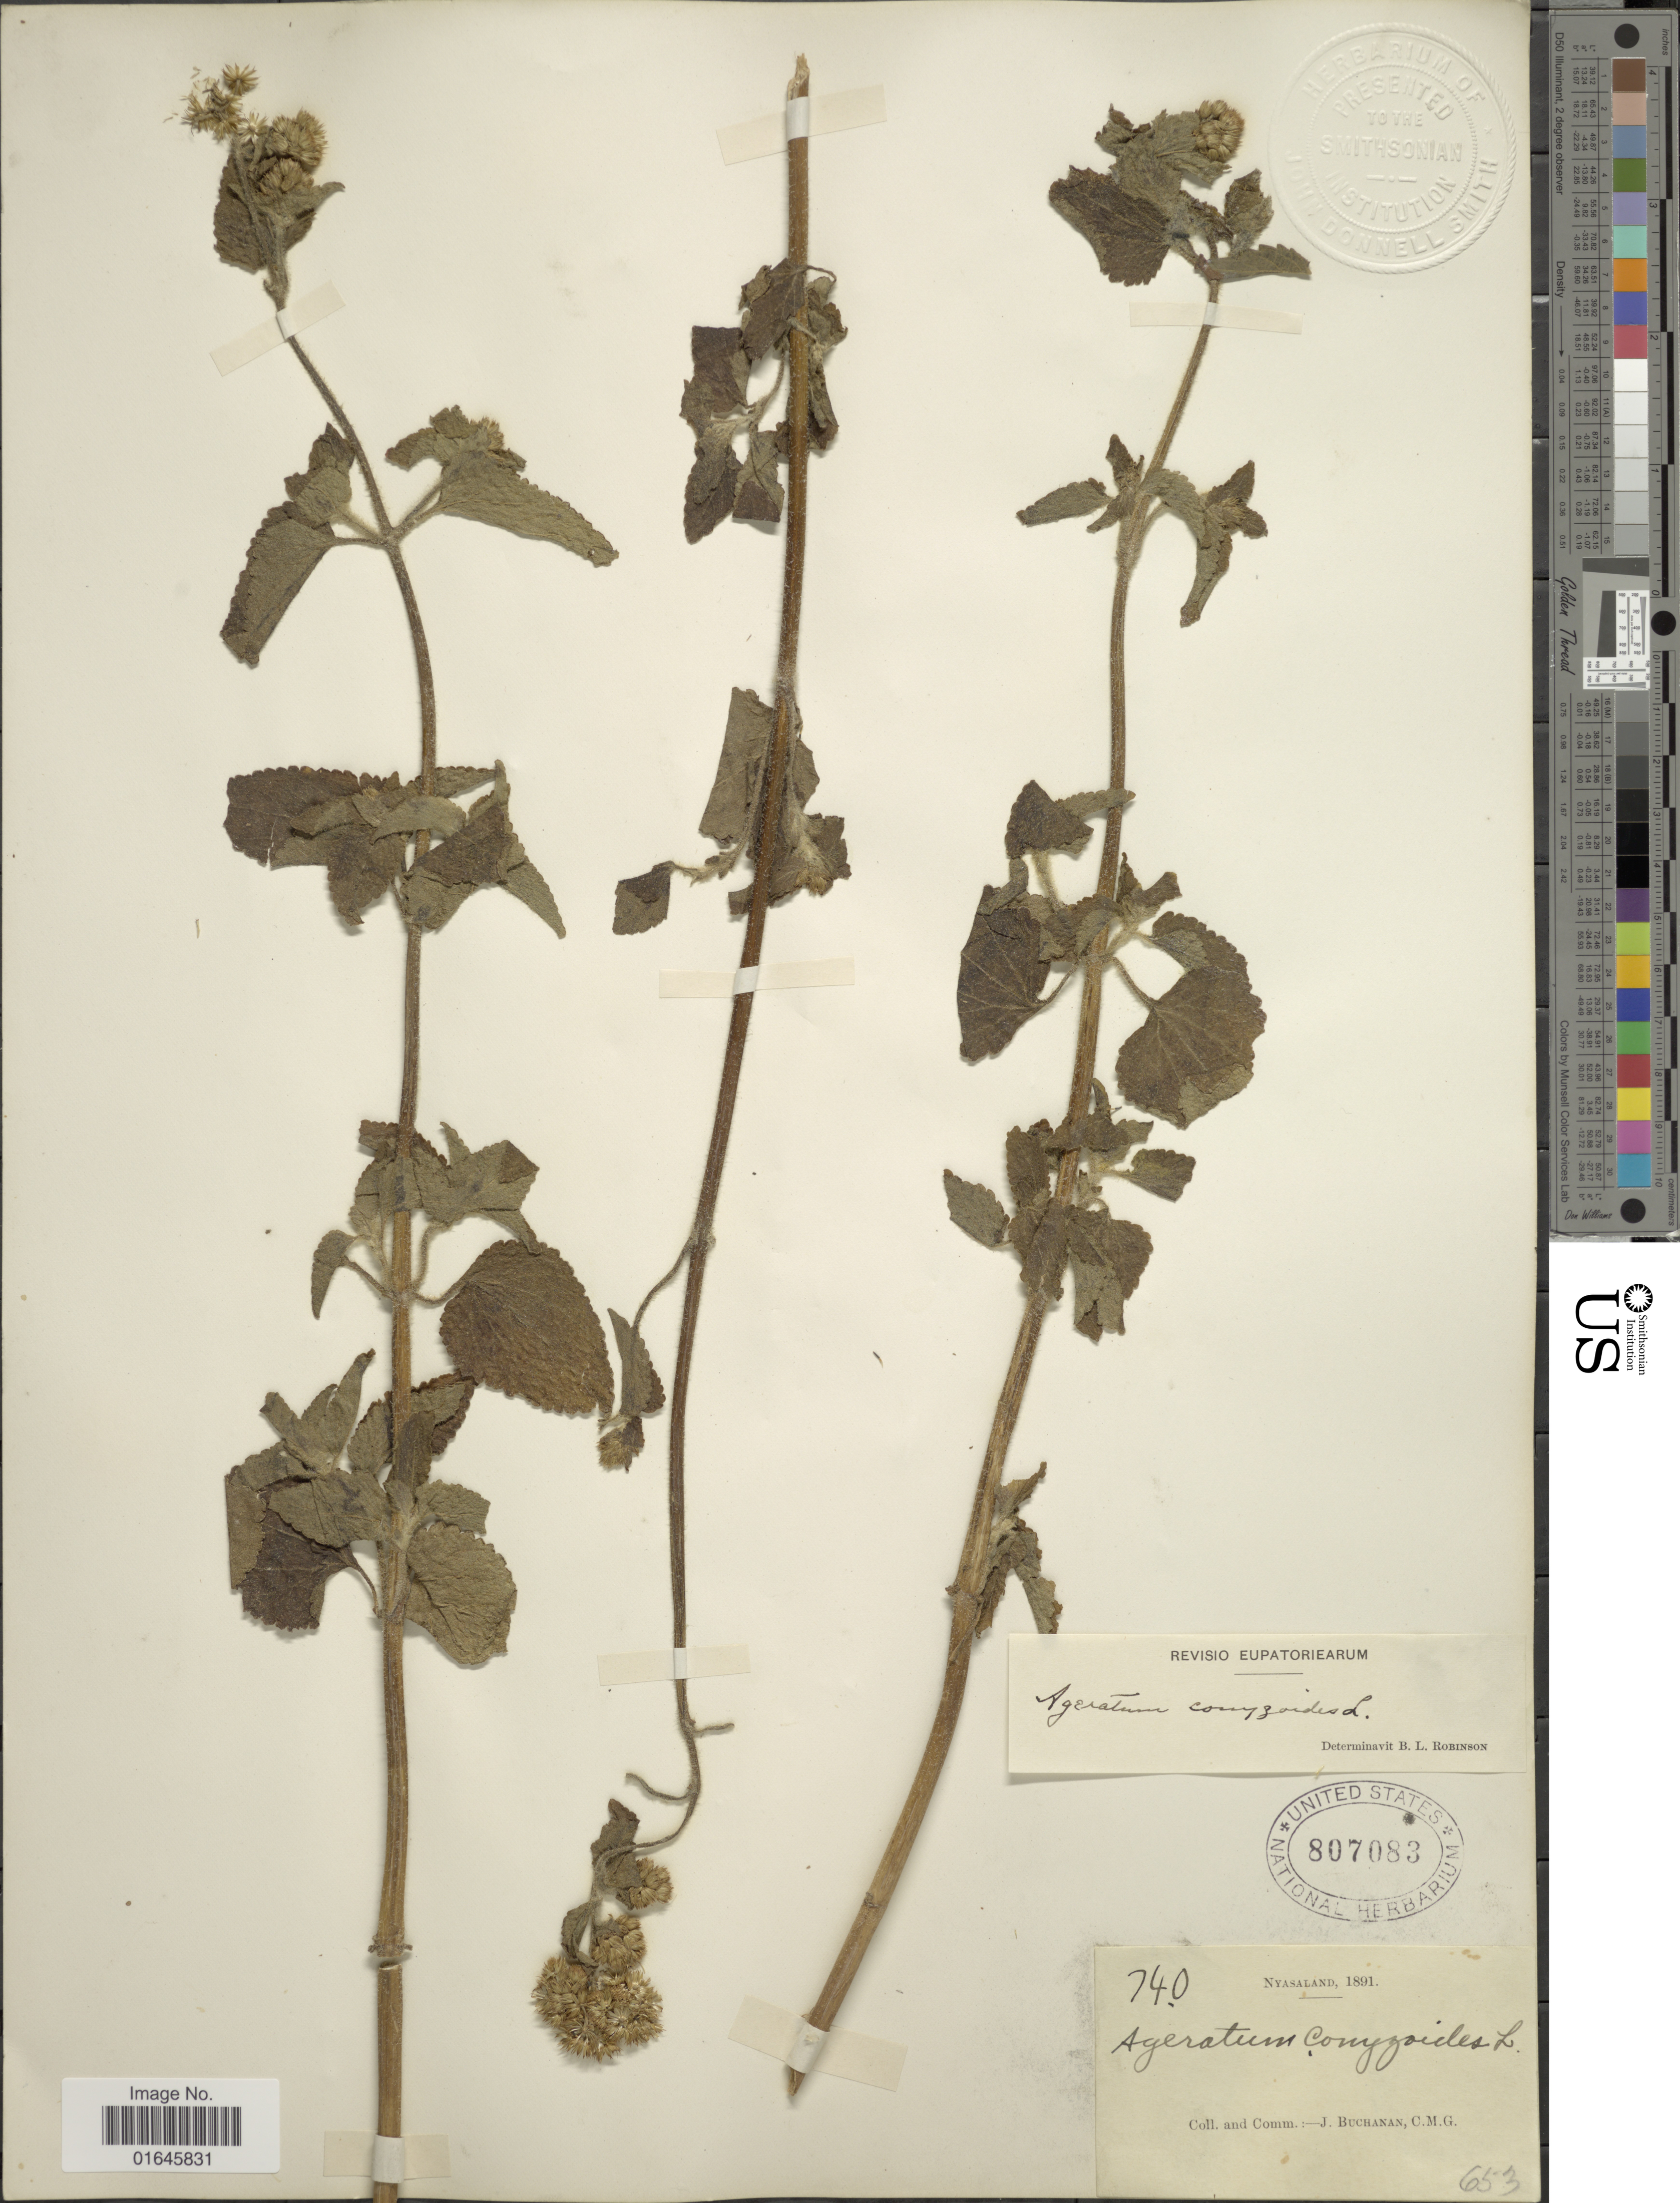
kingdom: Plantae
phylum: Tracheophyta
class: Magnoliopsida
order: Asterales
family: Asteraceae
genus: Ageratum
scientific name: Ageratum conyzoides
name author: L.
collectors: J. Buchanan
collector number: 740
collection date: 1891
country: Malawi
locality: Nyasaland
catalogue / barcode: US 807083